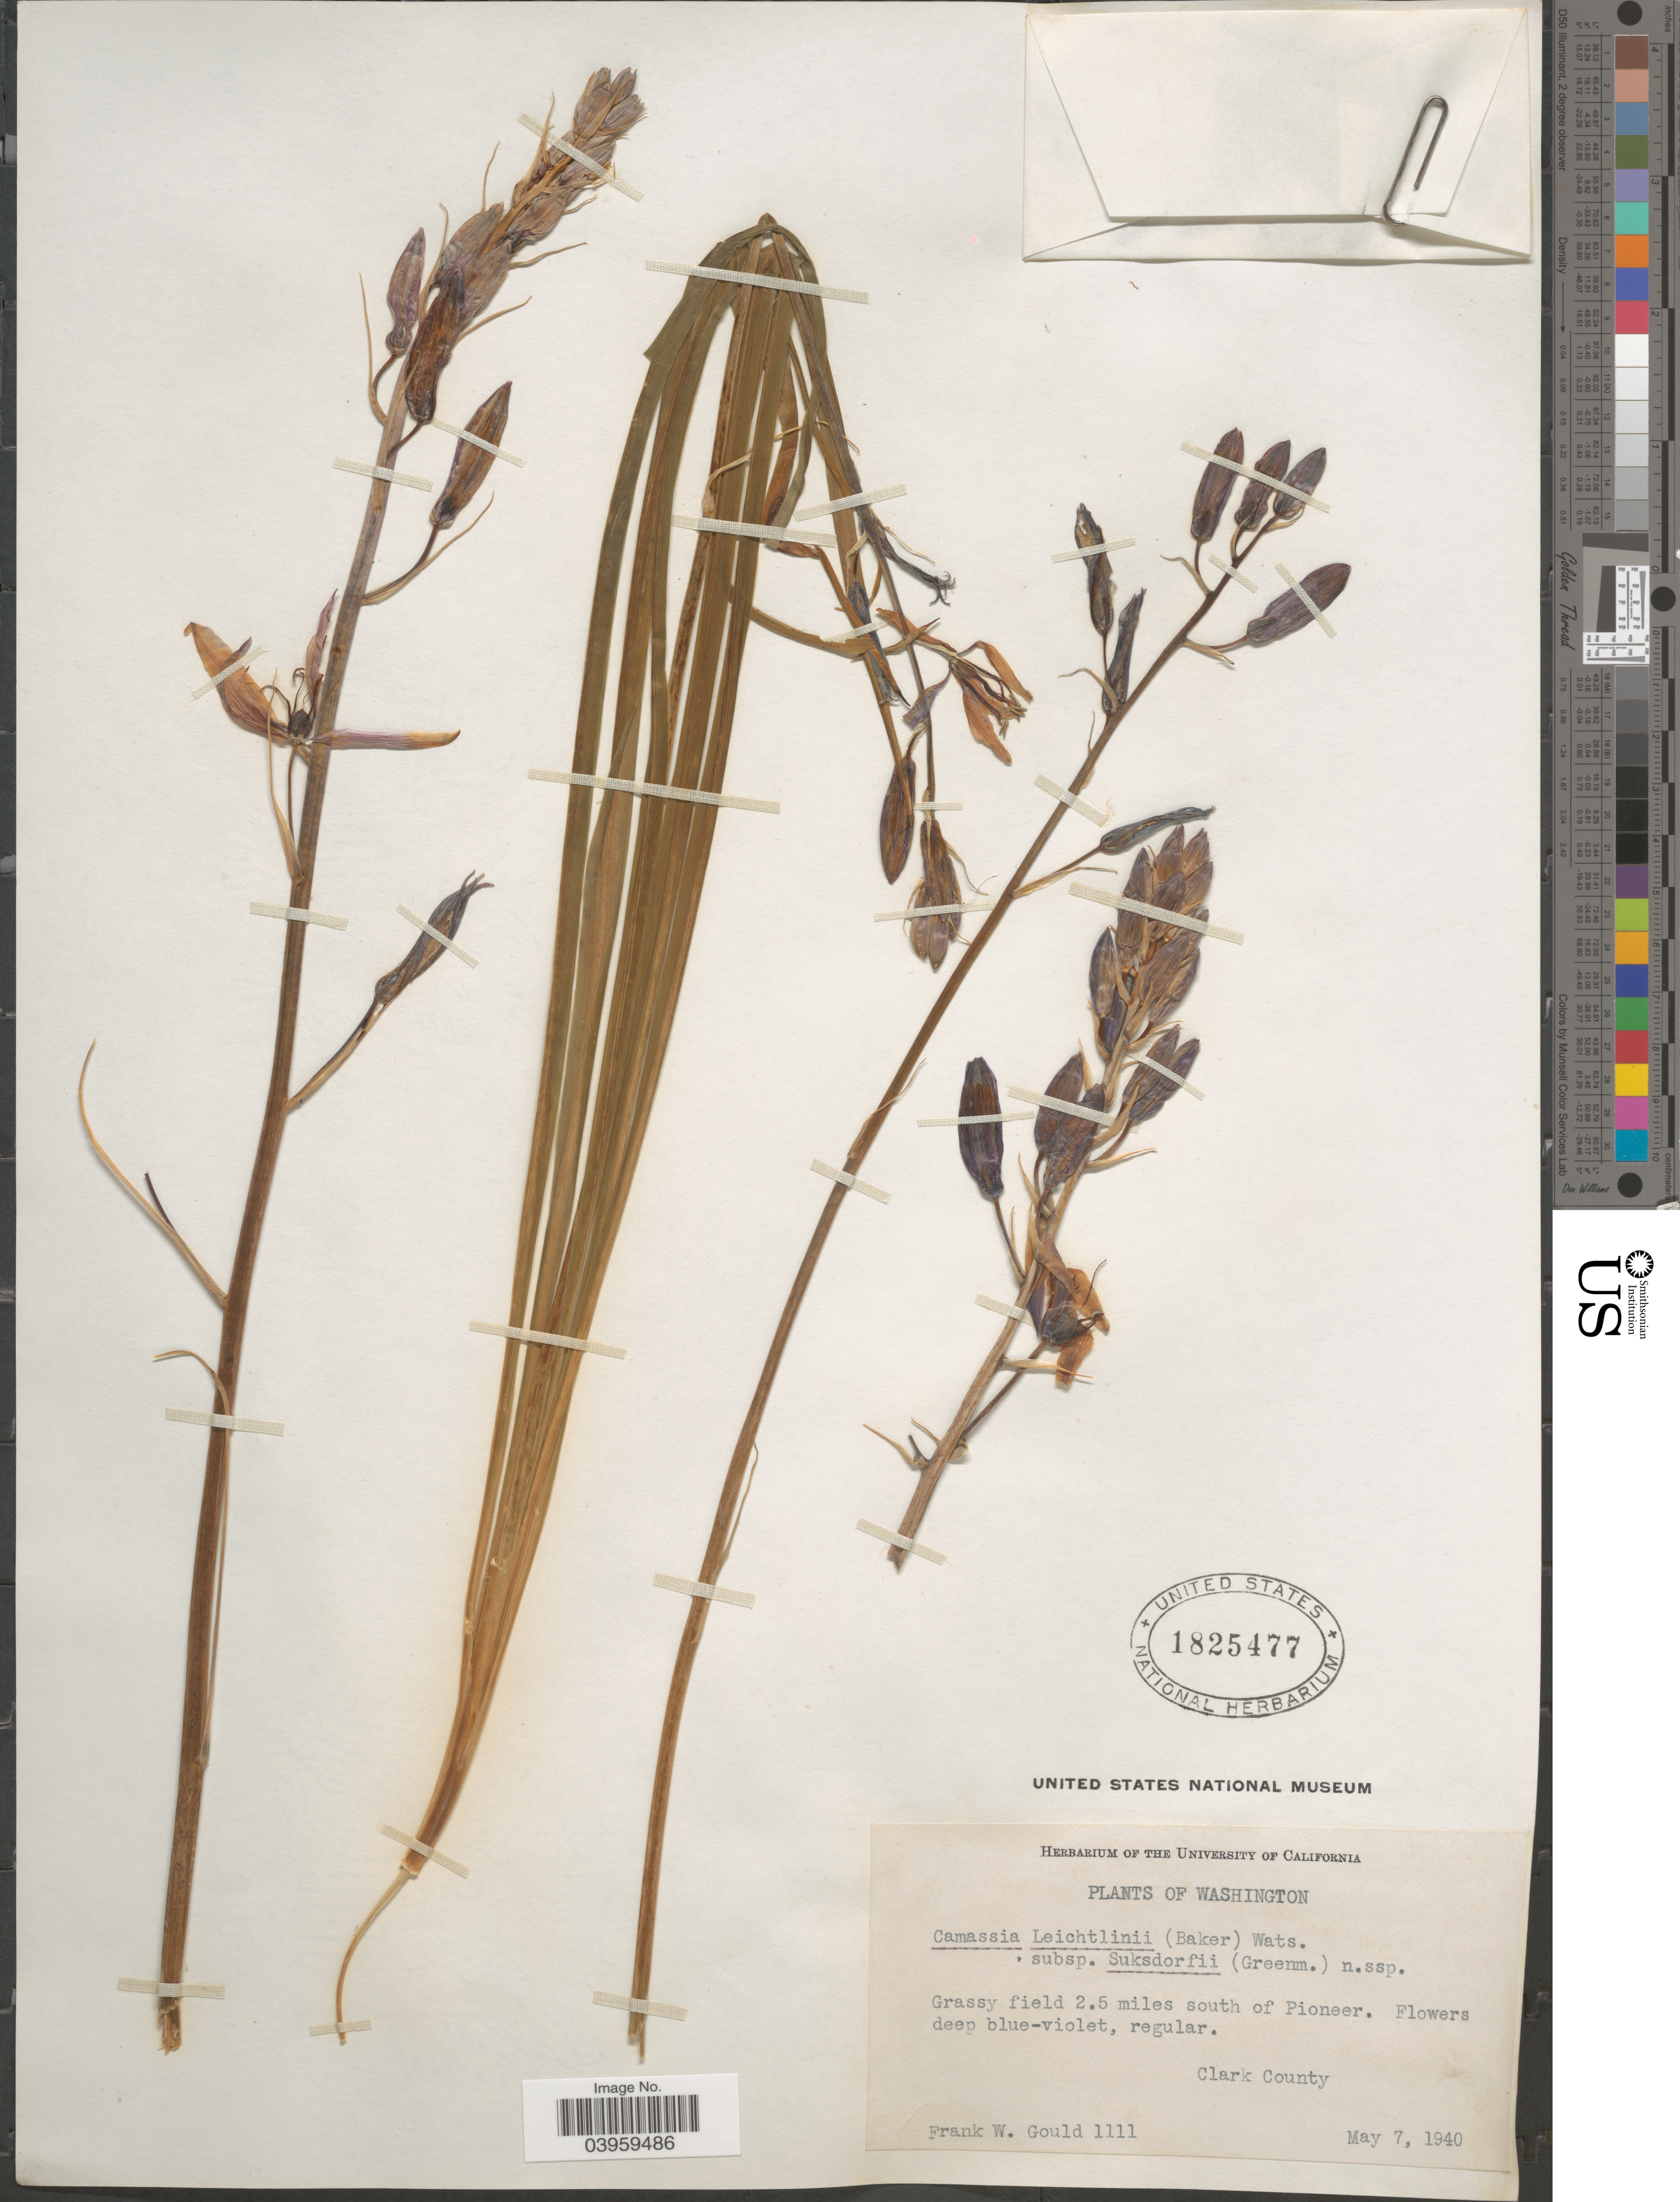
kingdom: Plantae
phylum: Tracheophyta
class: Liliopsida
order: Asparagales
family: Asparagaceae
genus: Camassia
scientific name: Camassia leichtlinii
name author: (Baker) S. Watson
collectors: F. W. Gould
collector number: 1111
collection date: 1940-05-07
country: United States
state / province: Washington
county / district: Clark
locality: Grassy field 2.5 miles south of Pioneer. Clark County.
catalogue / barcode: US 1825477